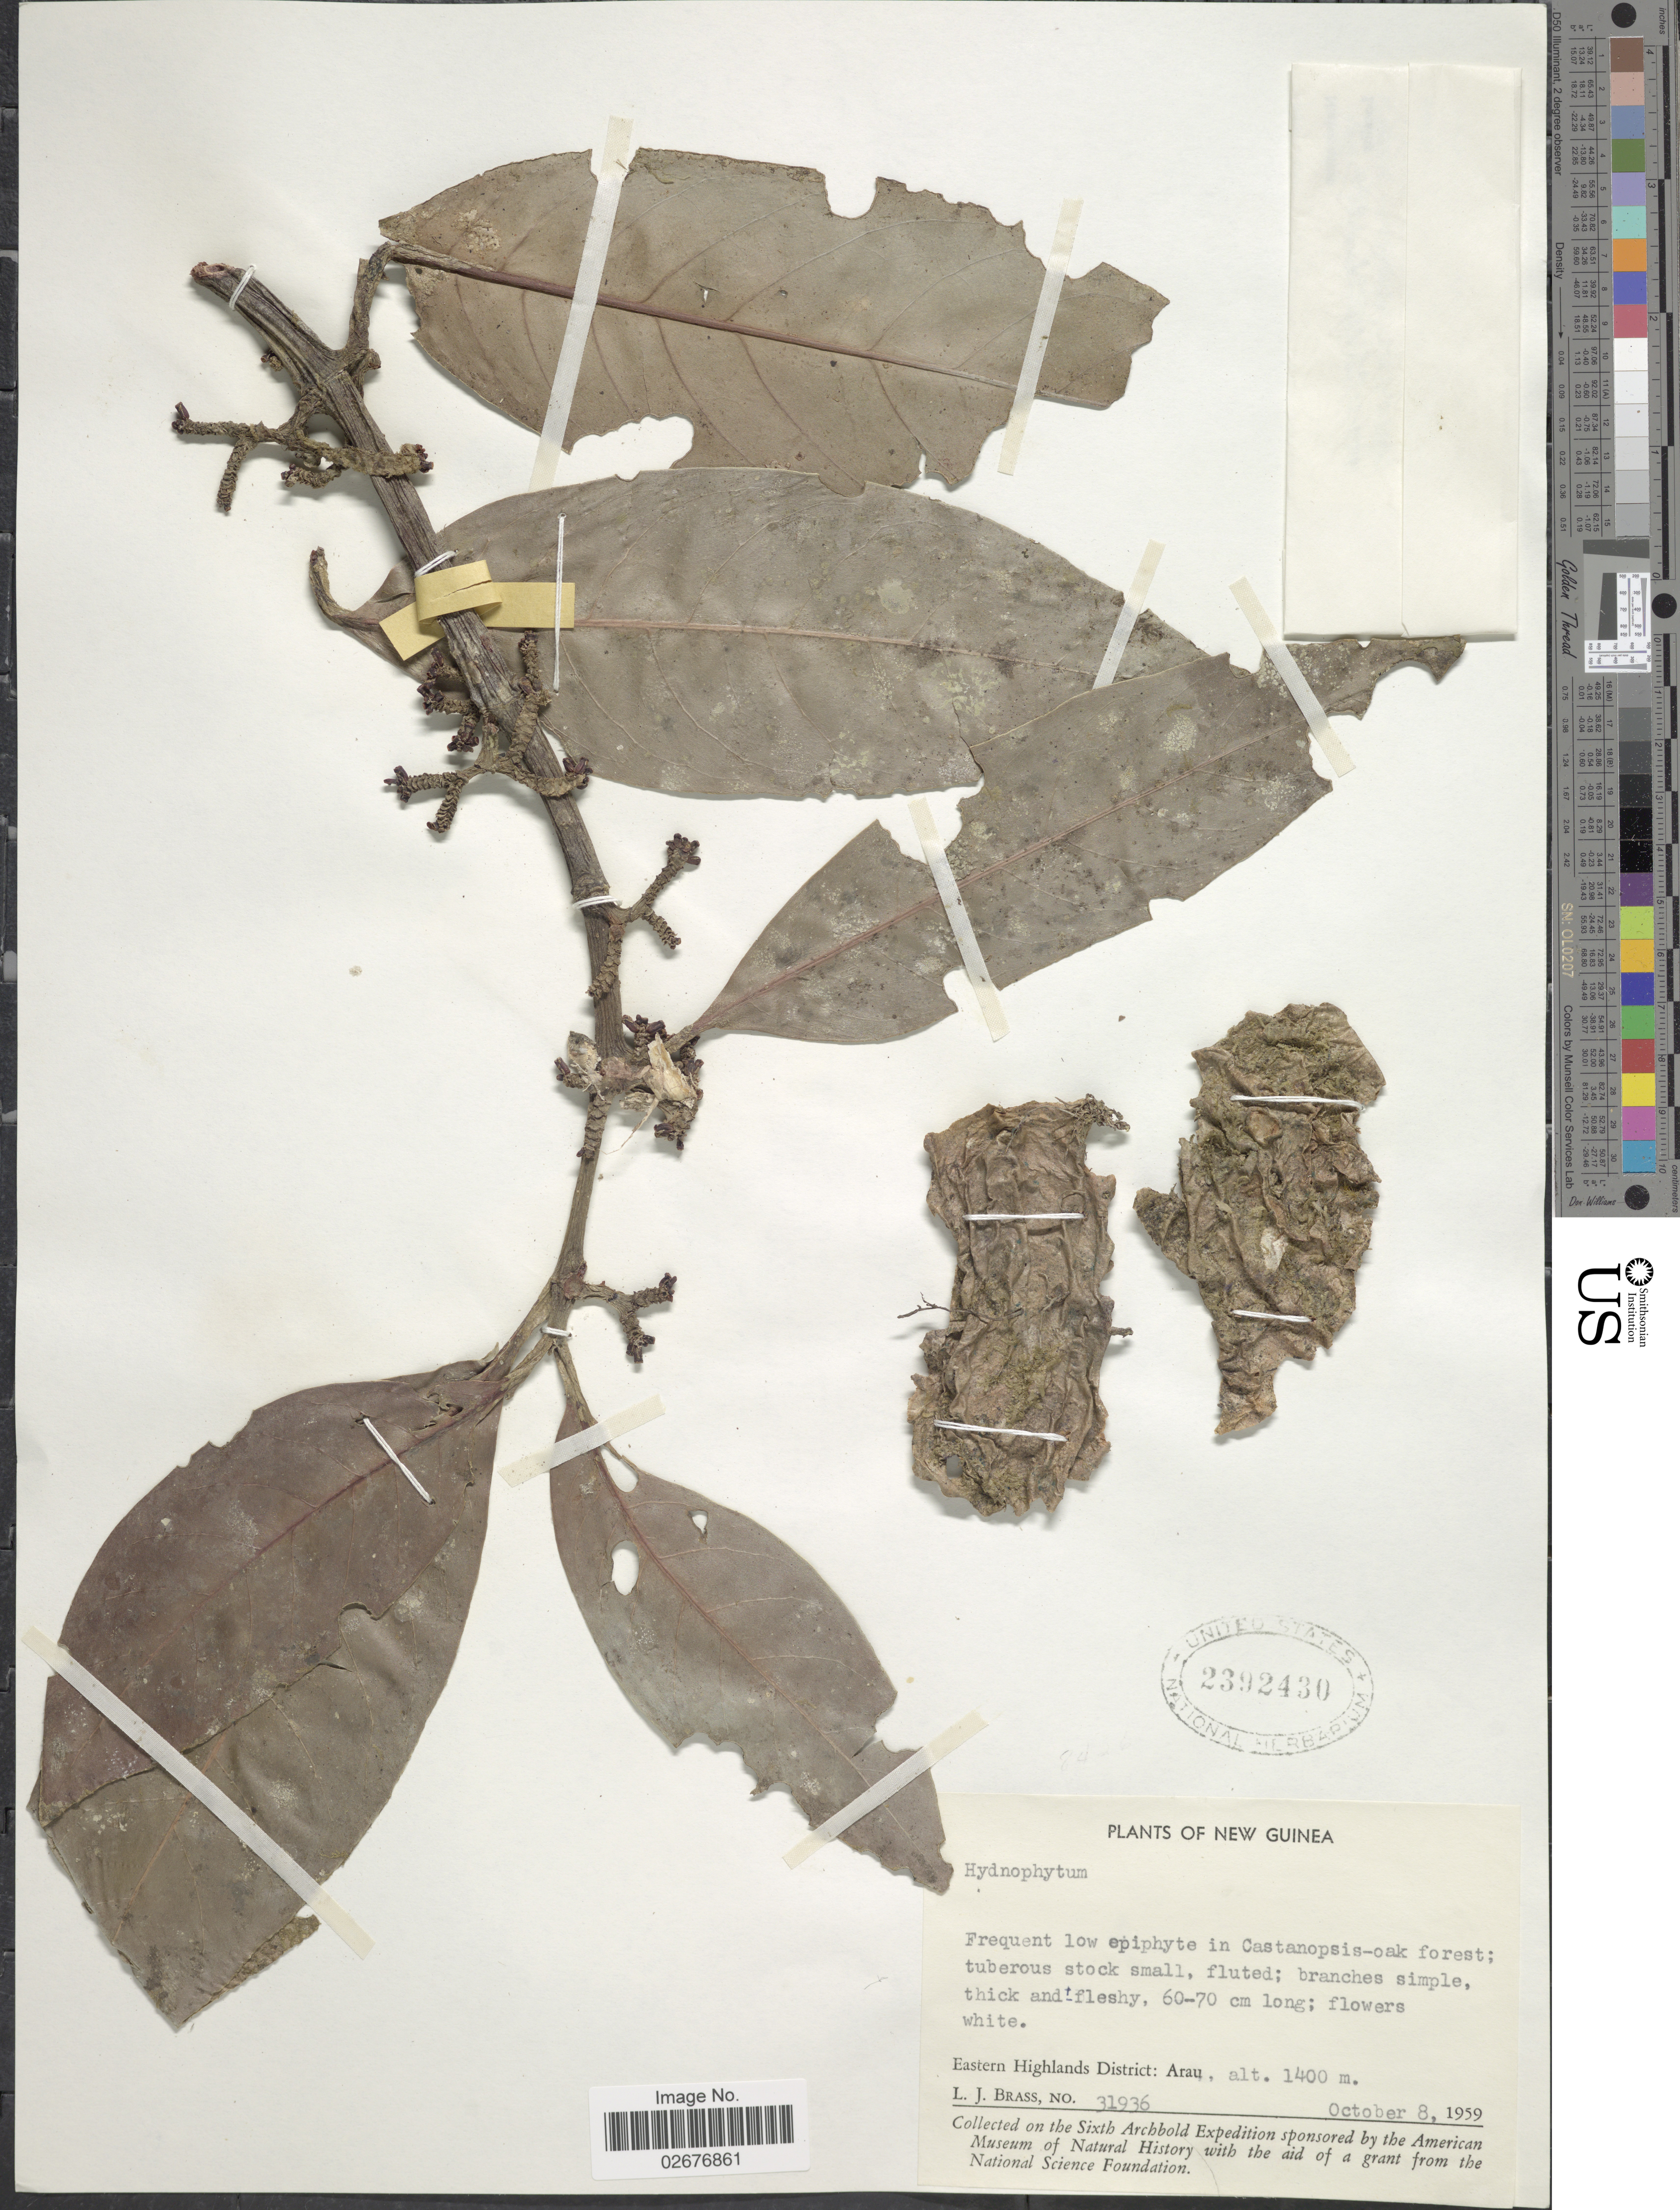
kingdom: Plantae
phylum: Tracheophyta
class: Magnoliopsida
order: Gentianales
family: Rubiaceae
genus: Hydnophytum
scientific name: Hydnophytum sp.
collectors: L. J. Brass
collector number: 31936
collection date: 1959-10-08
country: Papua New Guinea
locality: New Guinea, Eastern Highlands District: Arau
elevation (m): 1400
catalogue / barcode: US 2392430